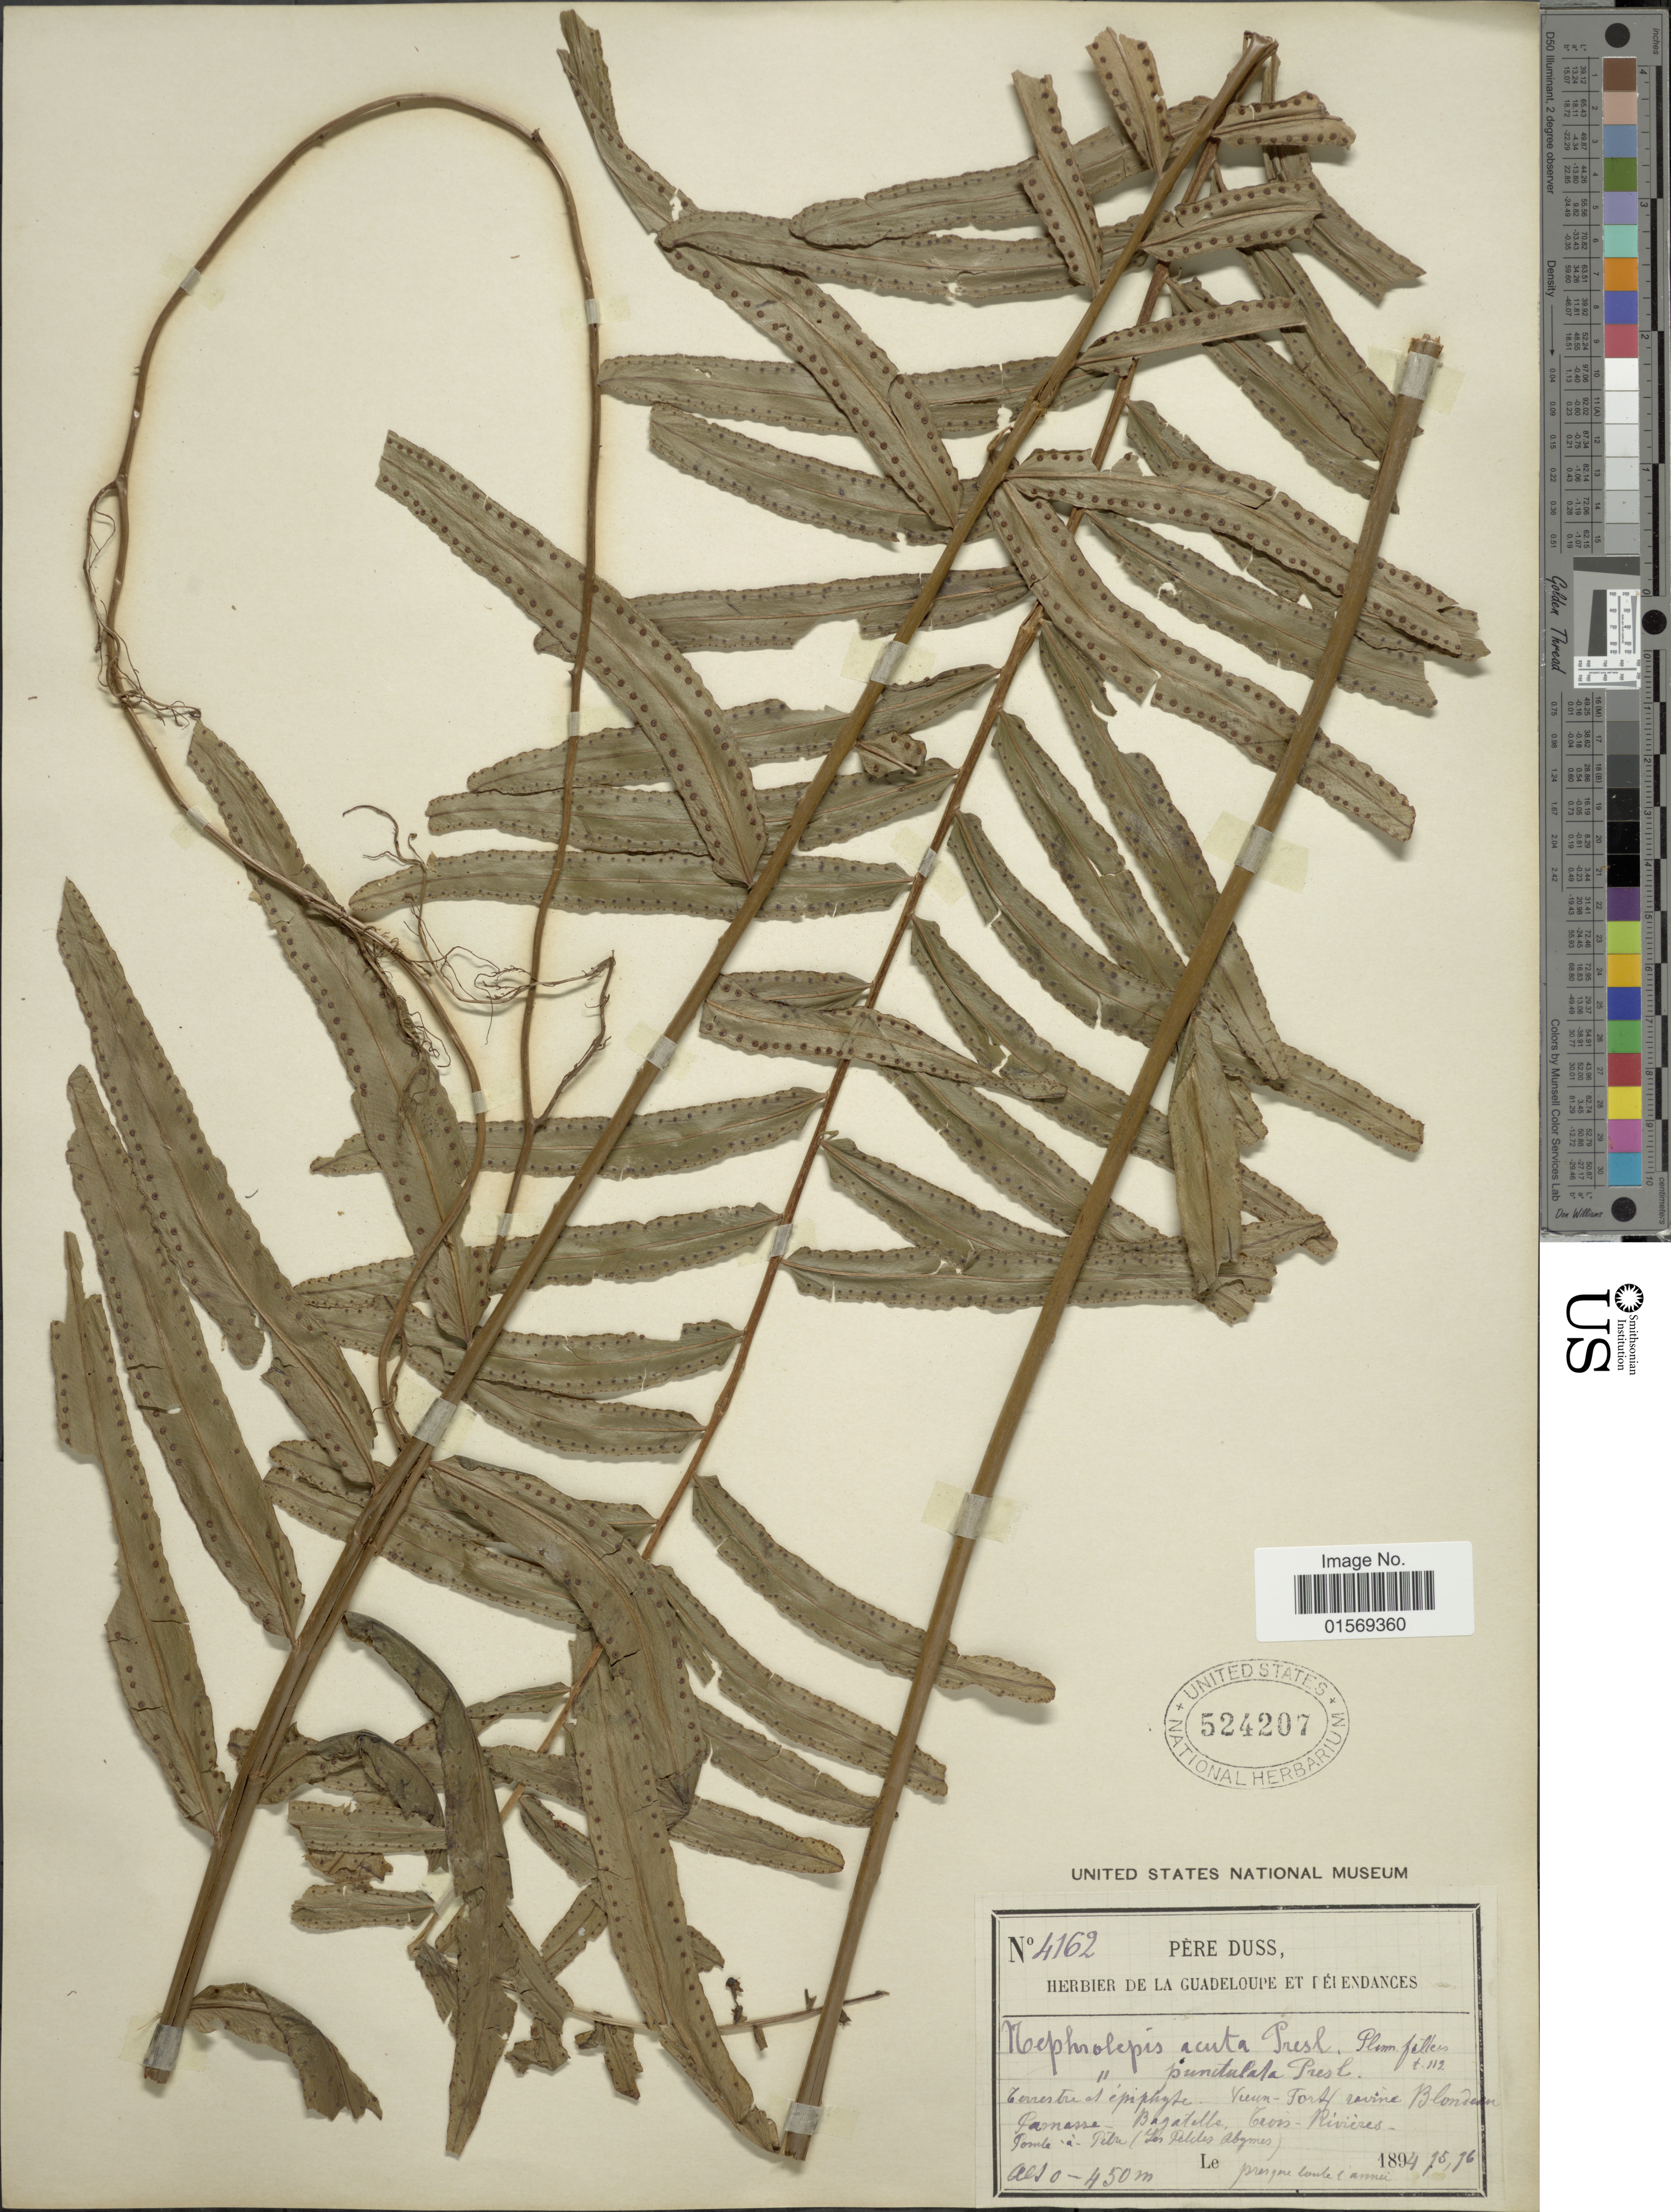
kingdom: Plantae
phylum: Tracheophyta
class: Polypodiopsida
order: Polypodiales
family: Nephrolepidaceae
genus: Nephrolepis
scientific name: Nephrolepis biserrata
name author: (Sw.) Schott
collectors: Père Duss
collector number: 4162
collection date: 1894/1896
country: Guadeloupe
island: Leeward Is.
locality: Vieux-Fort (Ravine Blondeau Parnasse- Bagatelle, Trois-Rivieres, Pointe-a-Pitre (Las Petites Abymes).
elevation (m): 0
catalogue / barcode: US 524207